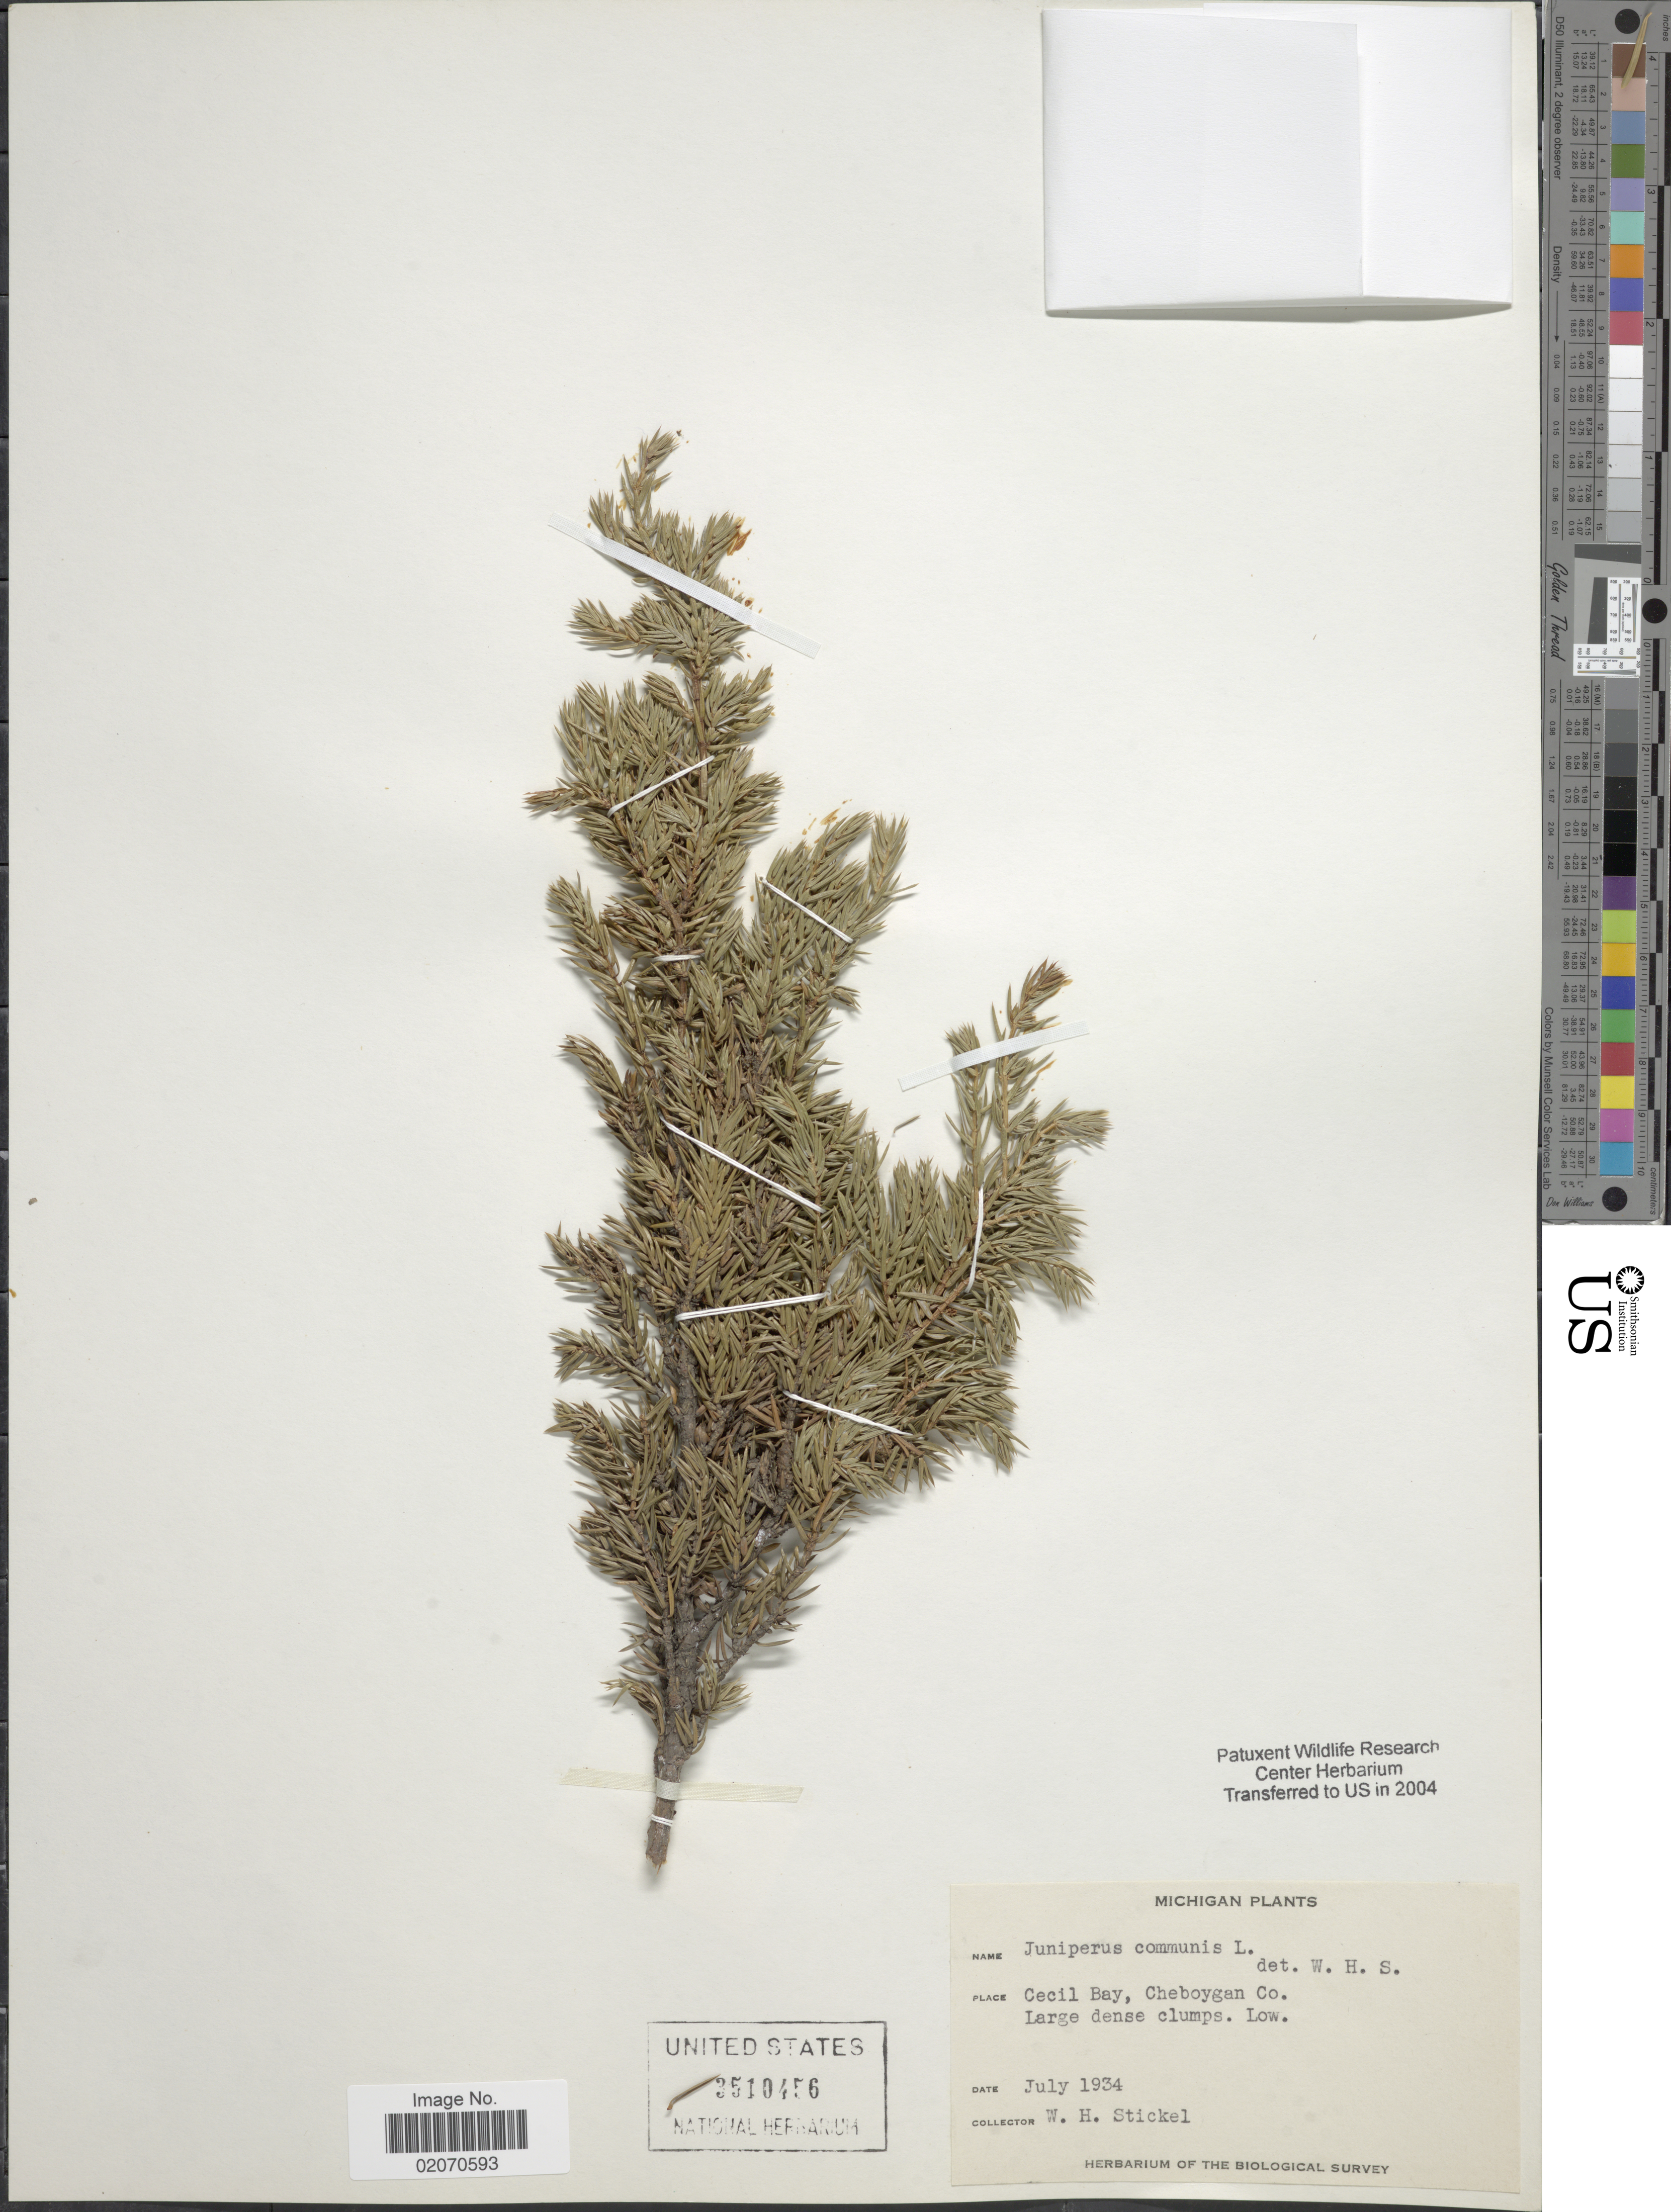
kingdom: Plantae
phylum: Tracheophyta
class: Pinopsida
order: Pinales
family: Cupressaceae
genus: Juniperus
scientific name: Juniperus communis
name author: L.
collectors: W. Stickel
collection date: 1934-07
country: United States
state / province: Michigan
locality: Cecil Bay, Cheboyan Co.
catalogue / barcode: US 3510456